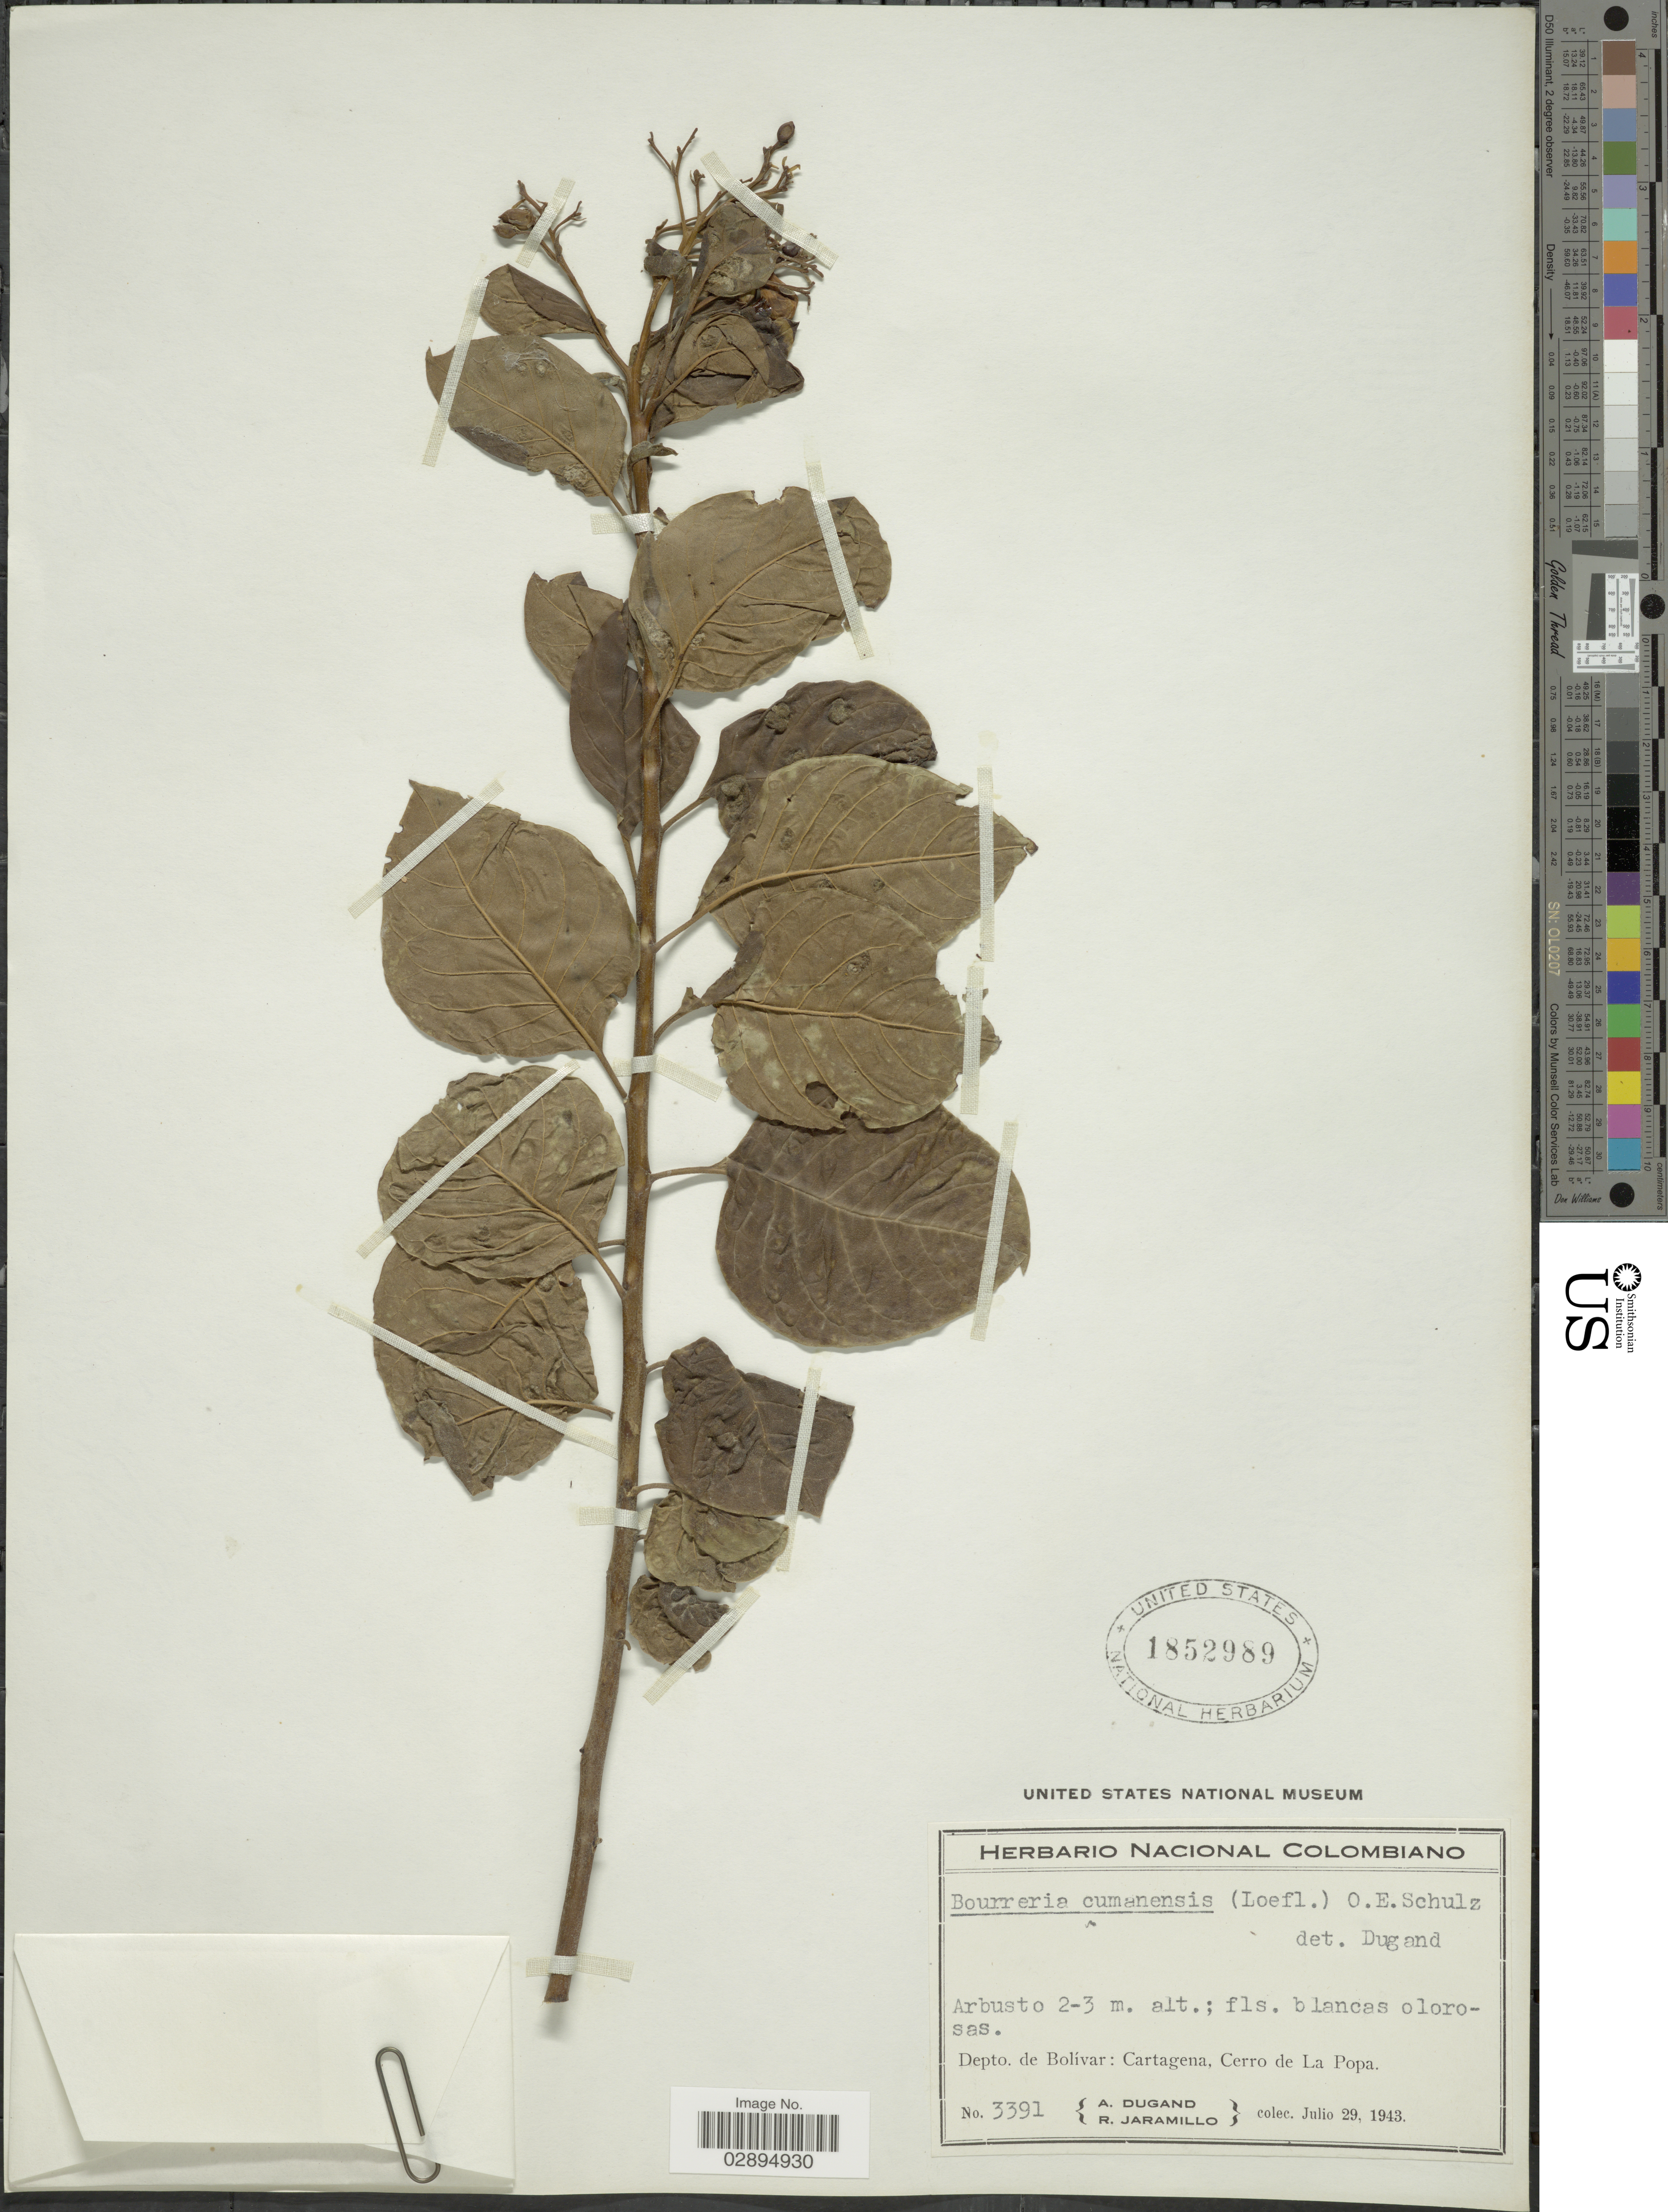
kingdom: Plantae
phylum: Tracheophyta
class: Magnoliopsida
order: Boraginales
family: Ehretiaceae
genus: Bourreria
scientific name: Bourreria exsucca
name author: (L.) Jacq.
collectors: A. Dugand & R. Jaramillo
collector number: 3391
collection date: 1943-07-29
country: Colombia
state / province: Bolívar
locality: Depto. de Bolívar: Cartagena, Cerro de La Popa.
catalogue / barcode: US 1852989